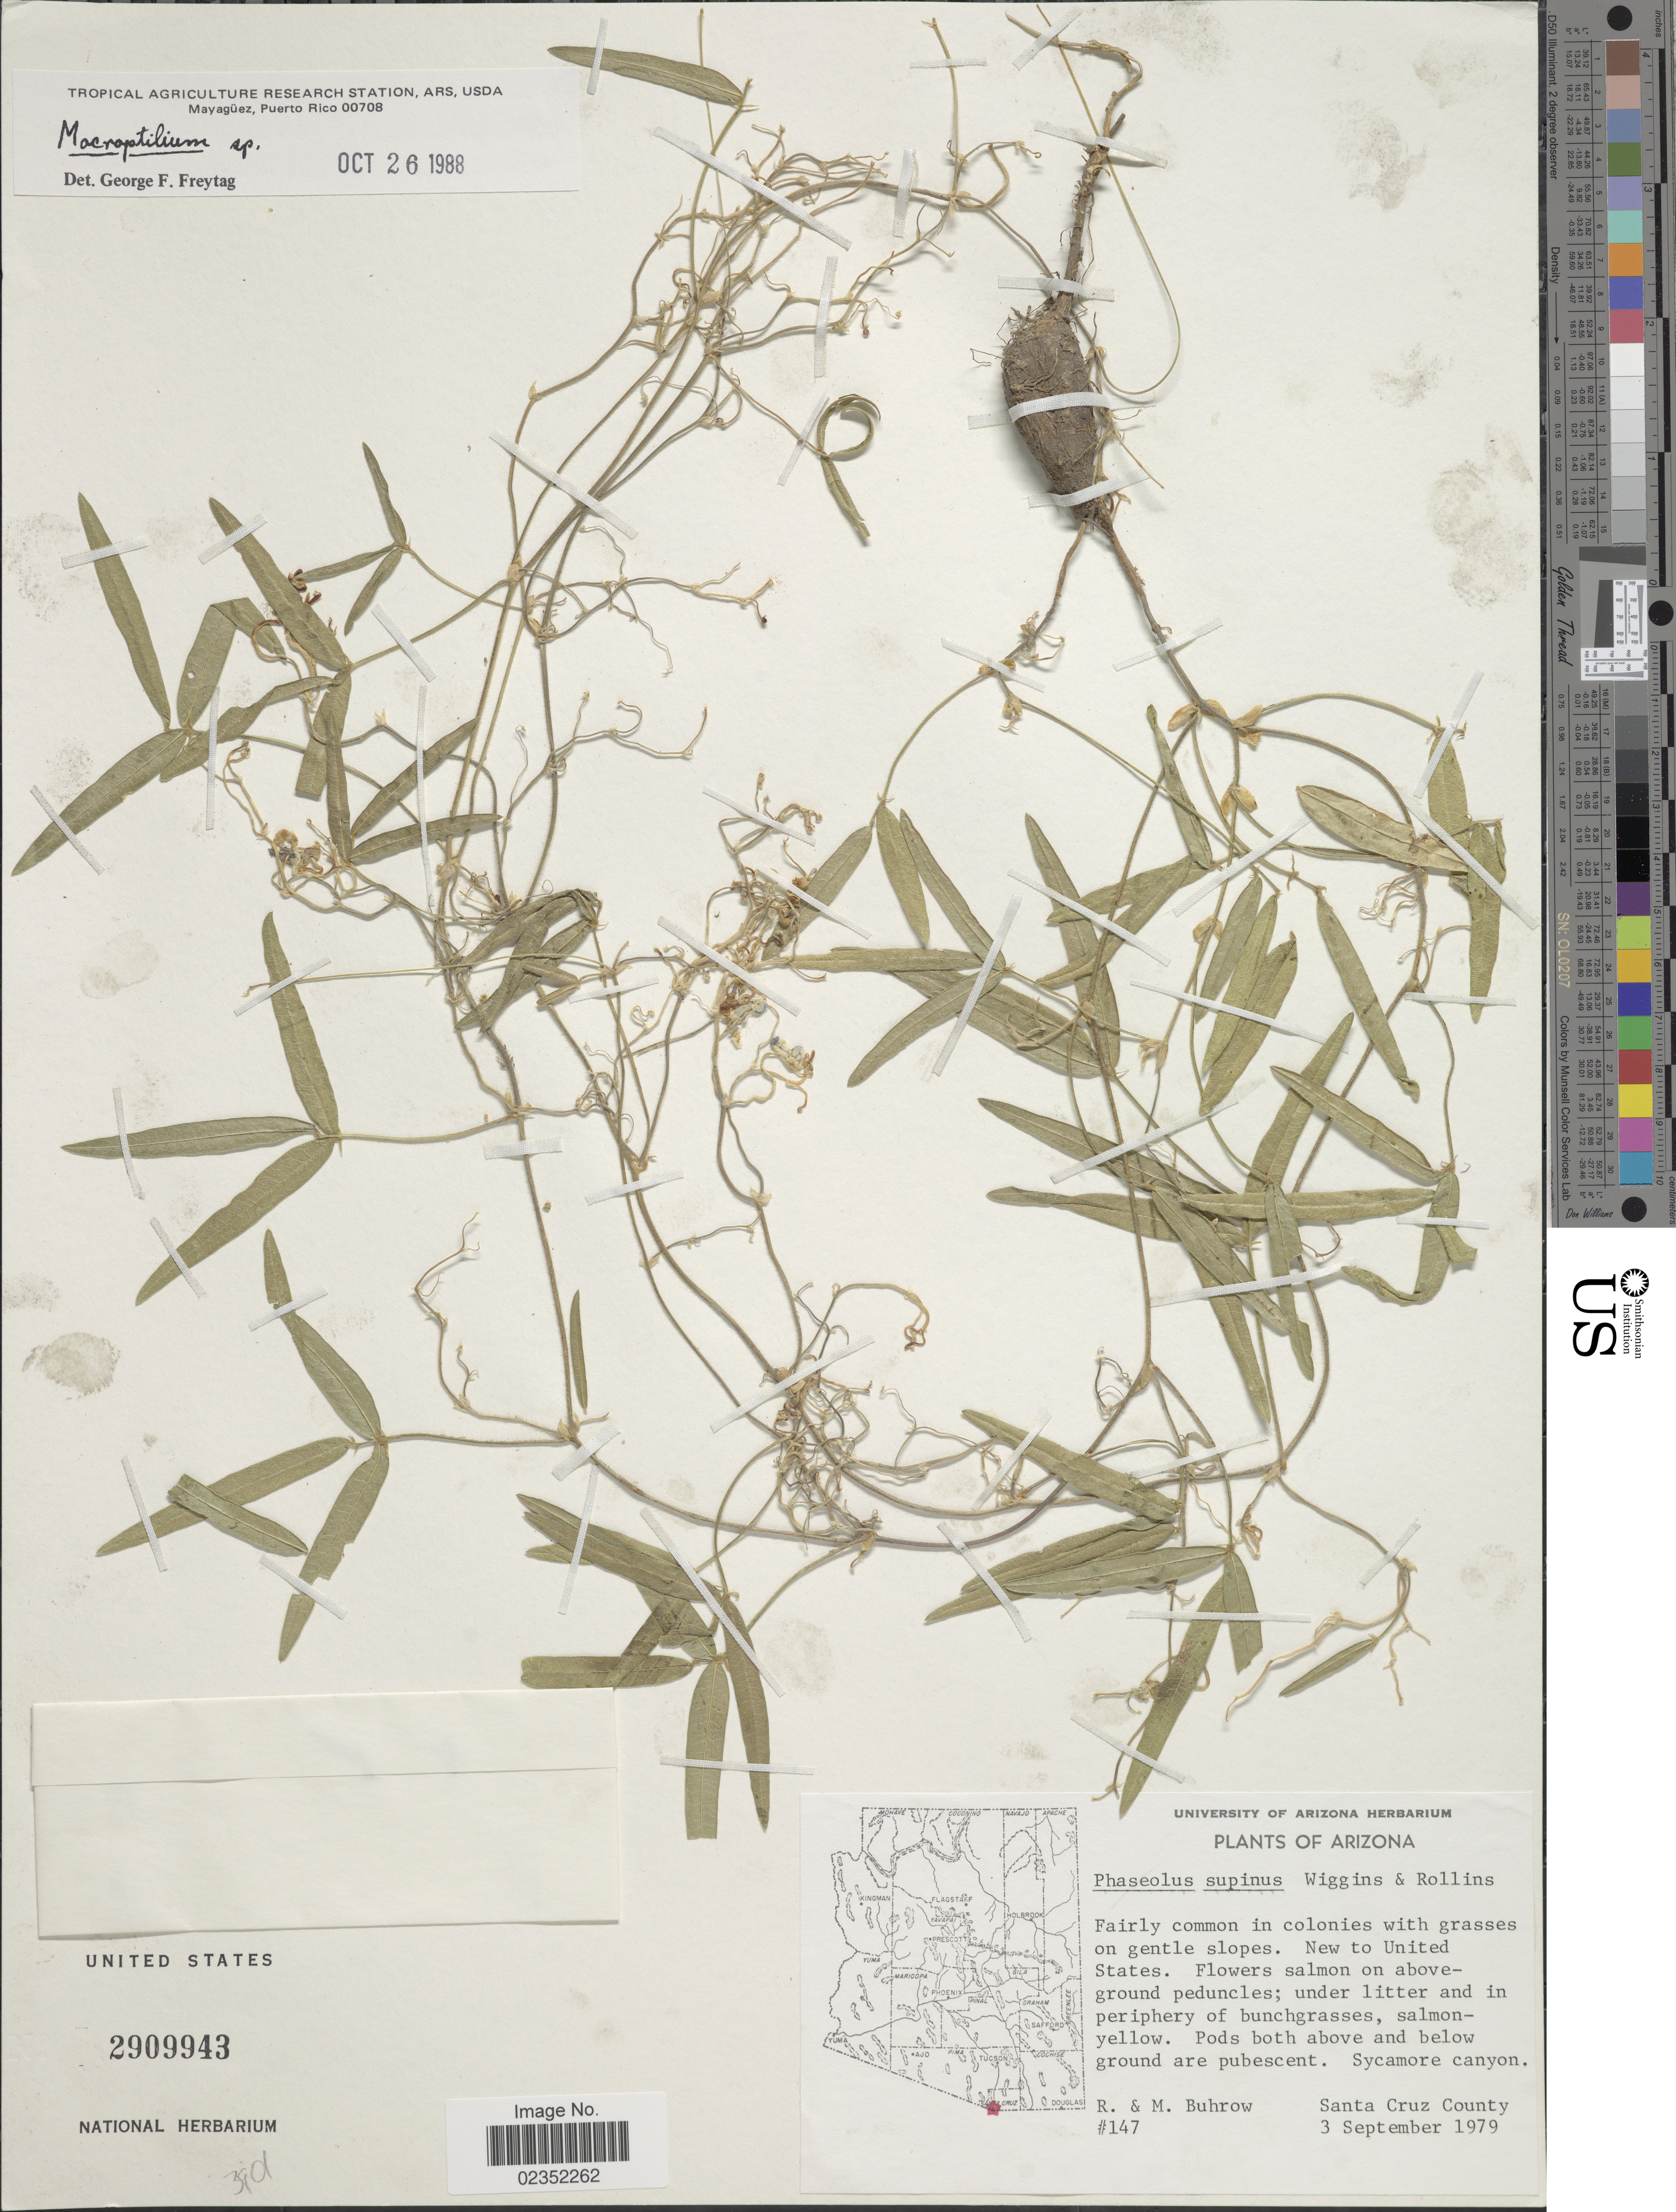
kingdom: Plantae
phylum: Tracheophyta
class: Magnoliopsida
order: Fabales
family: Fabaceae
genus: Macroptilium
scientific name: Macroptilium supinum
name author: (Wiggins & Rollins) A. Delgado & L. Torres-Colin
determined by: Ribeiro, C. L.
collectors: R. Buhrow & M. Buhrow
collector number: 147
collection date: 1979-09-03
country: United States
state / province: Arizona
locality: Sycamore canyon. Santa Cruz County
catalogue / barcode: US 2909943